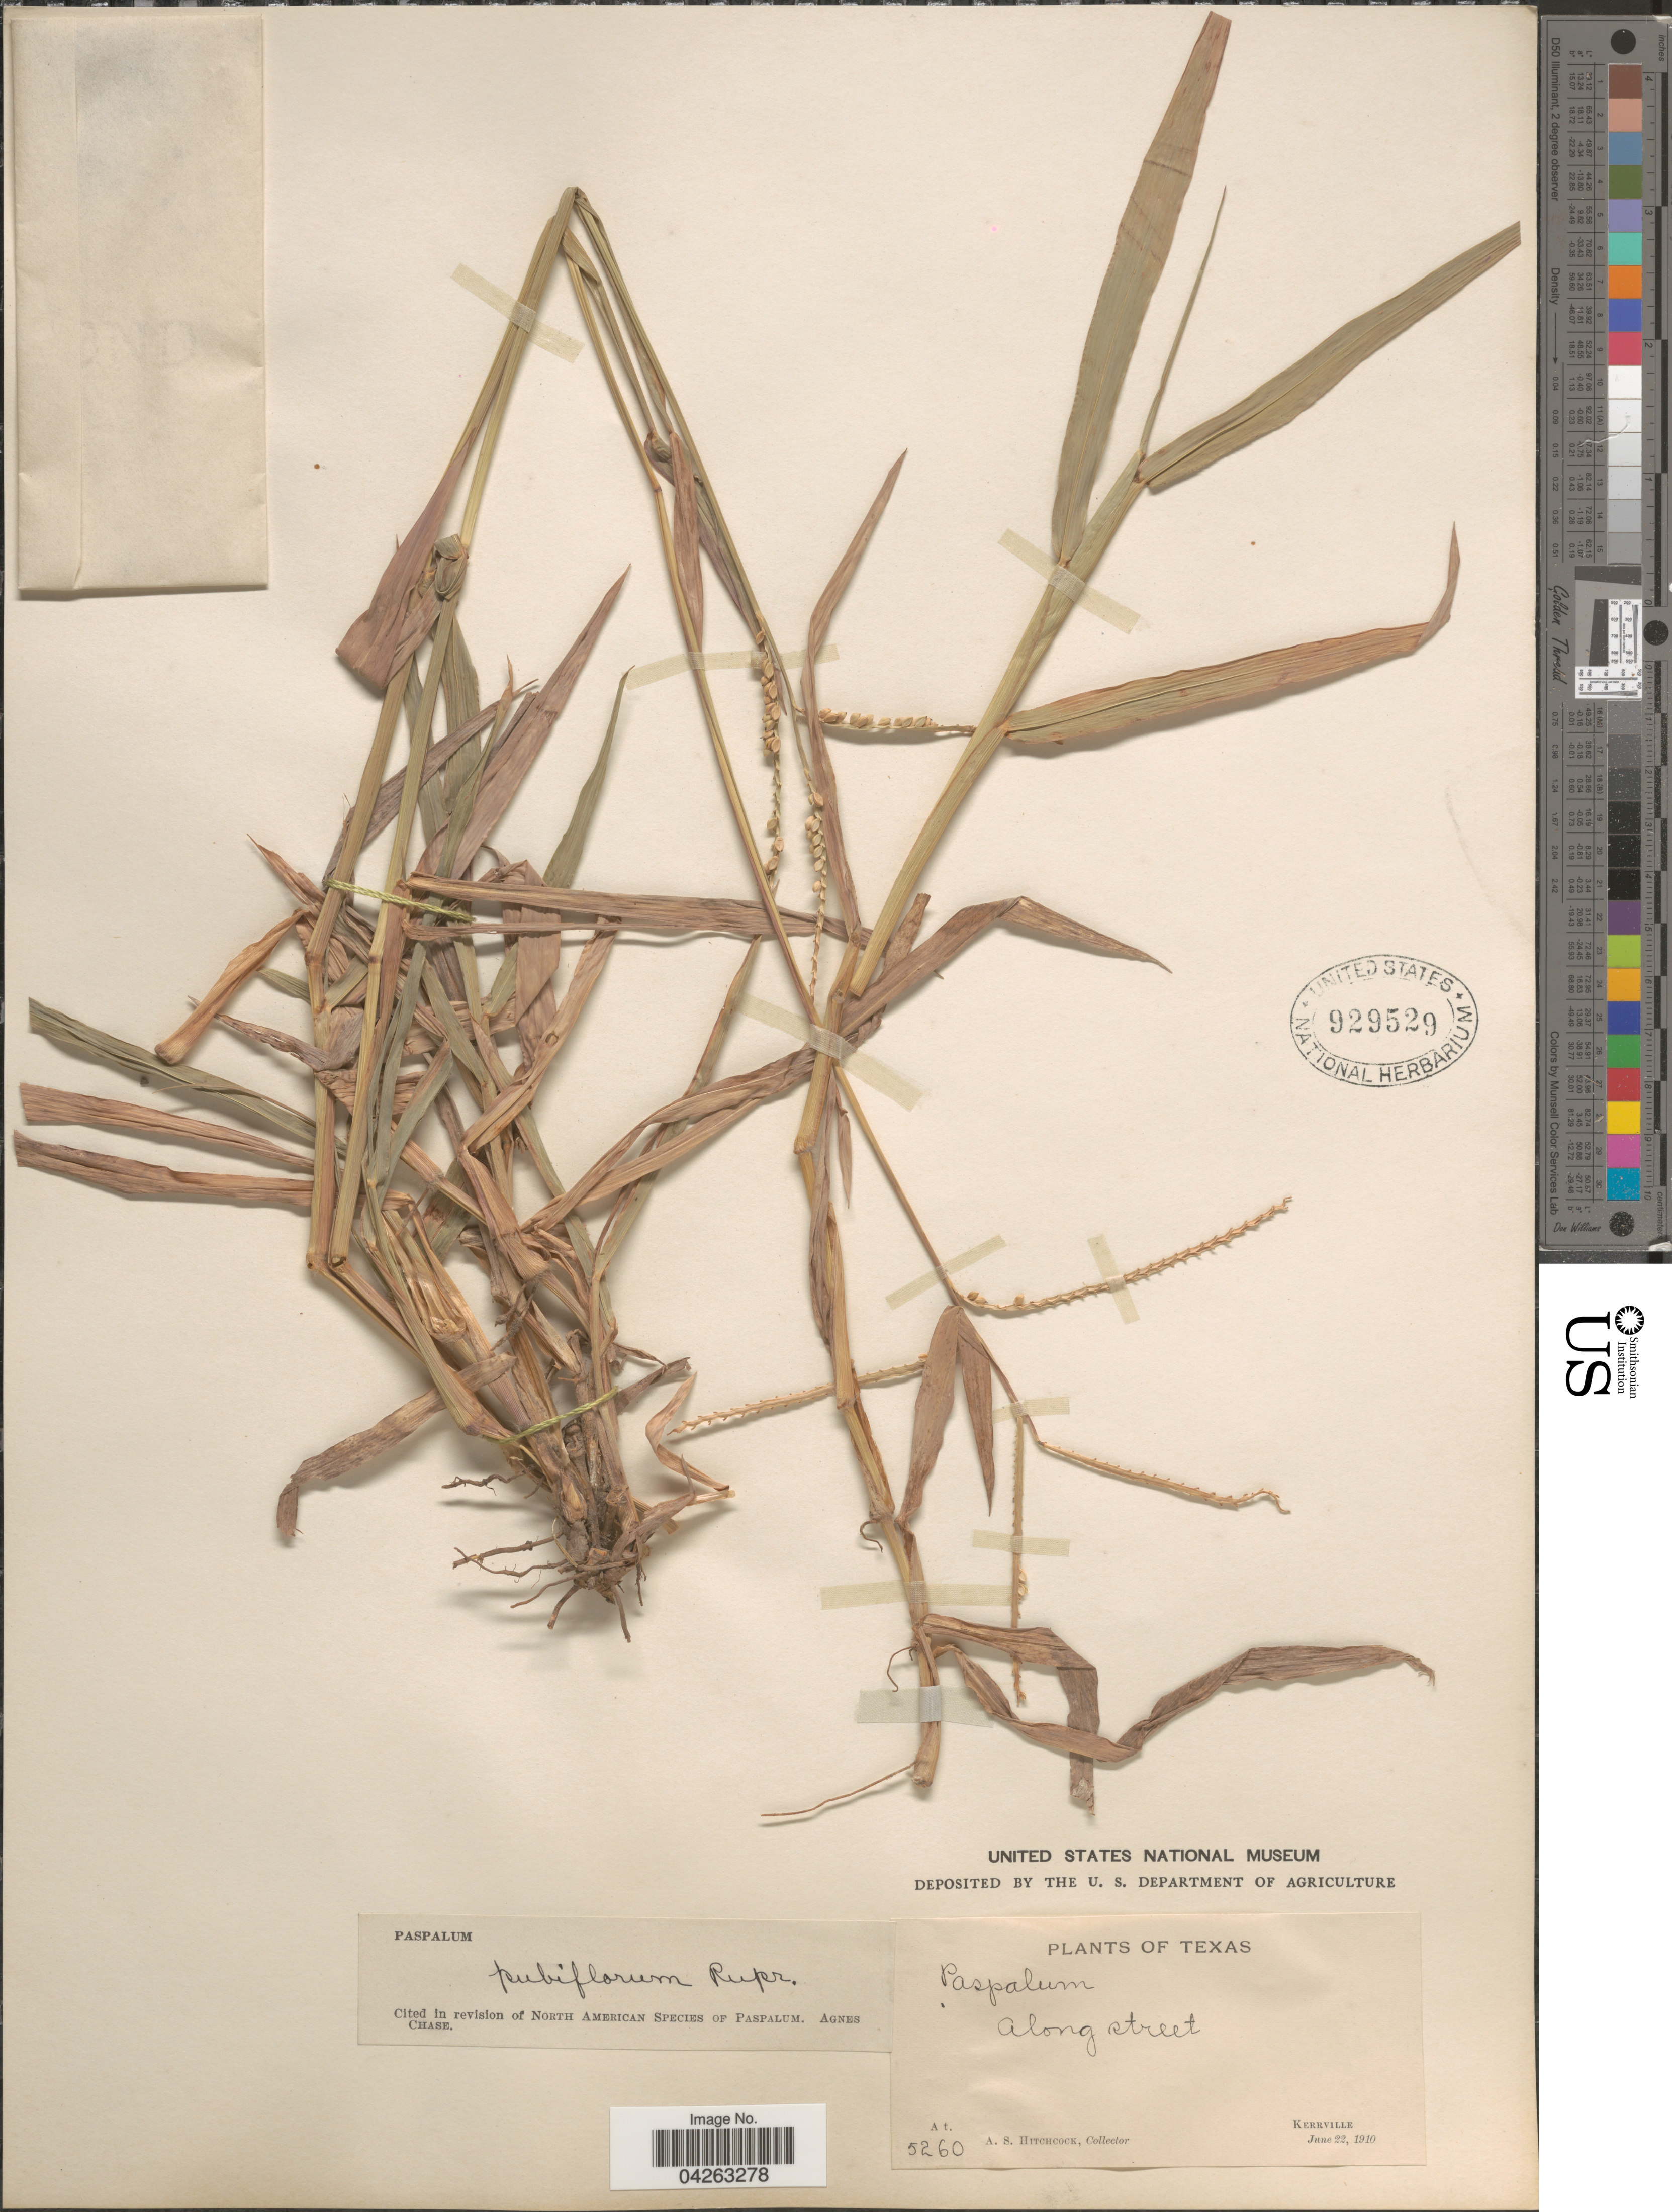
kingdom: Plantae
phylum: Tracheophyta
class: Liliopsida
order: Poales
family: Poaceae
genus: Paspalum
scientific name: Paspalum pubiflorum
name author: Rupr. ex E. Fourn.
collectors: A. S. Hitchcock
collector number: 5260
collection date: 1910-06-22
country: United States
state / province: Texas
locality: Kerrville.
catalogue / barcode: US 929529